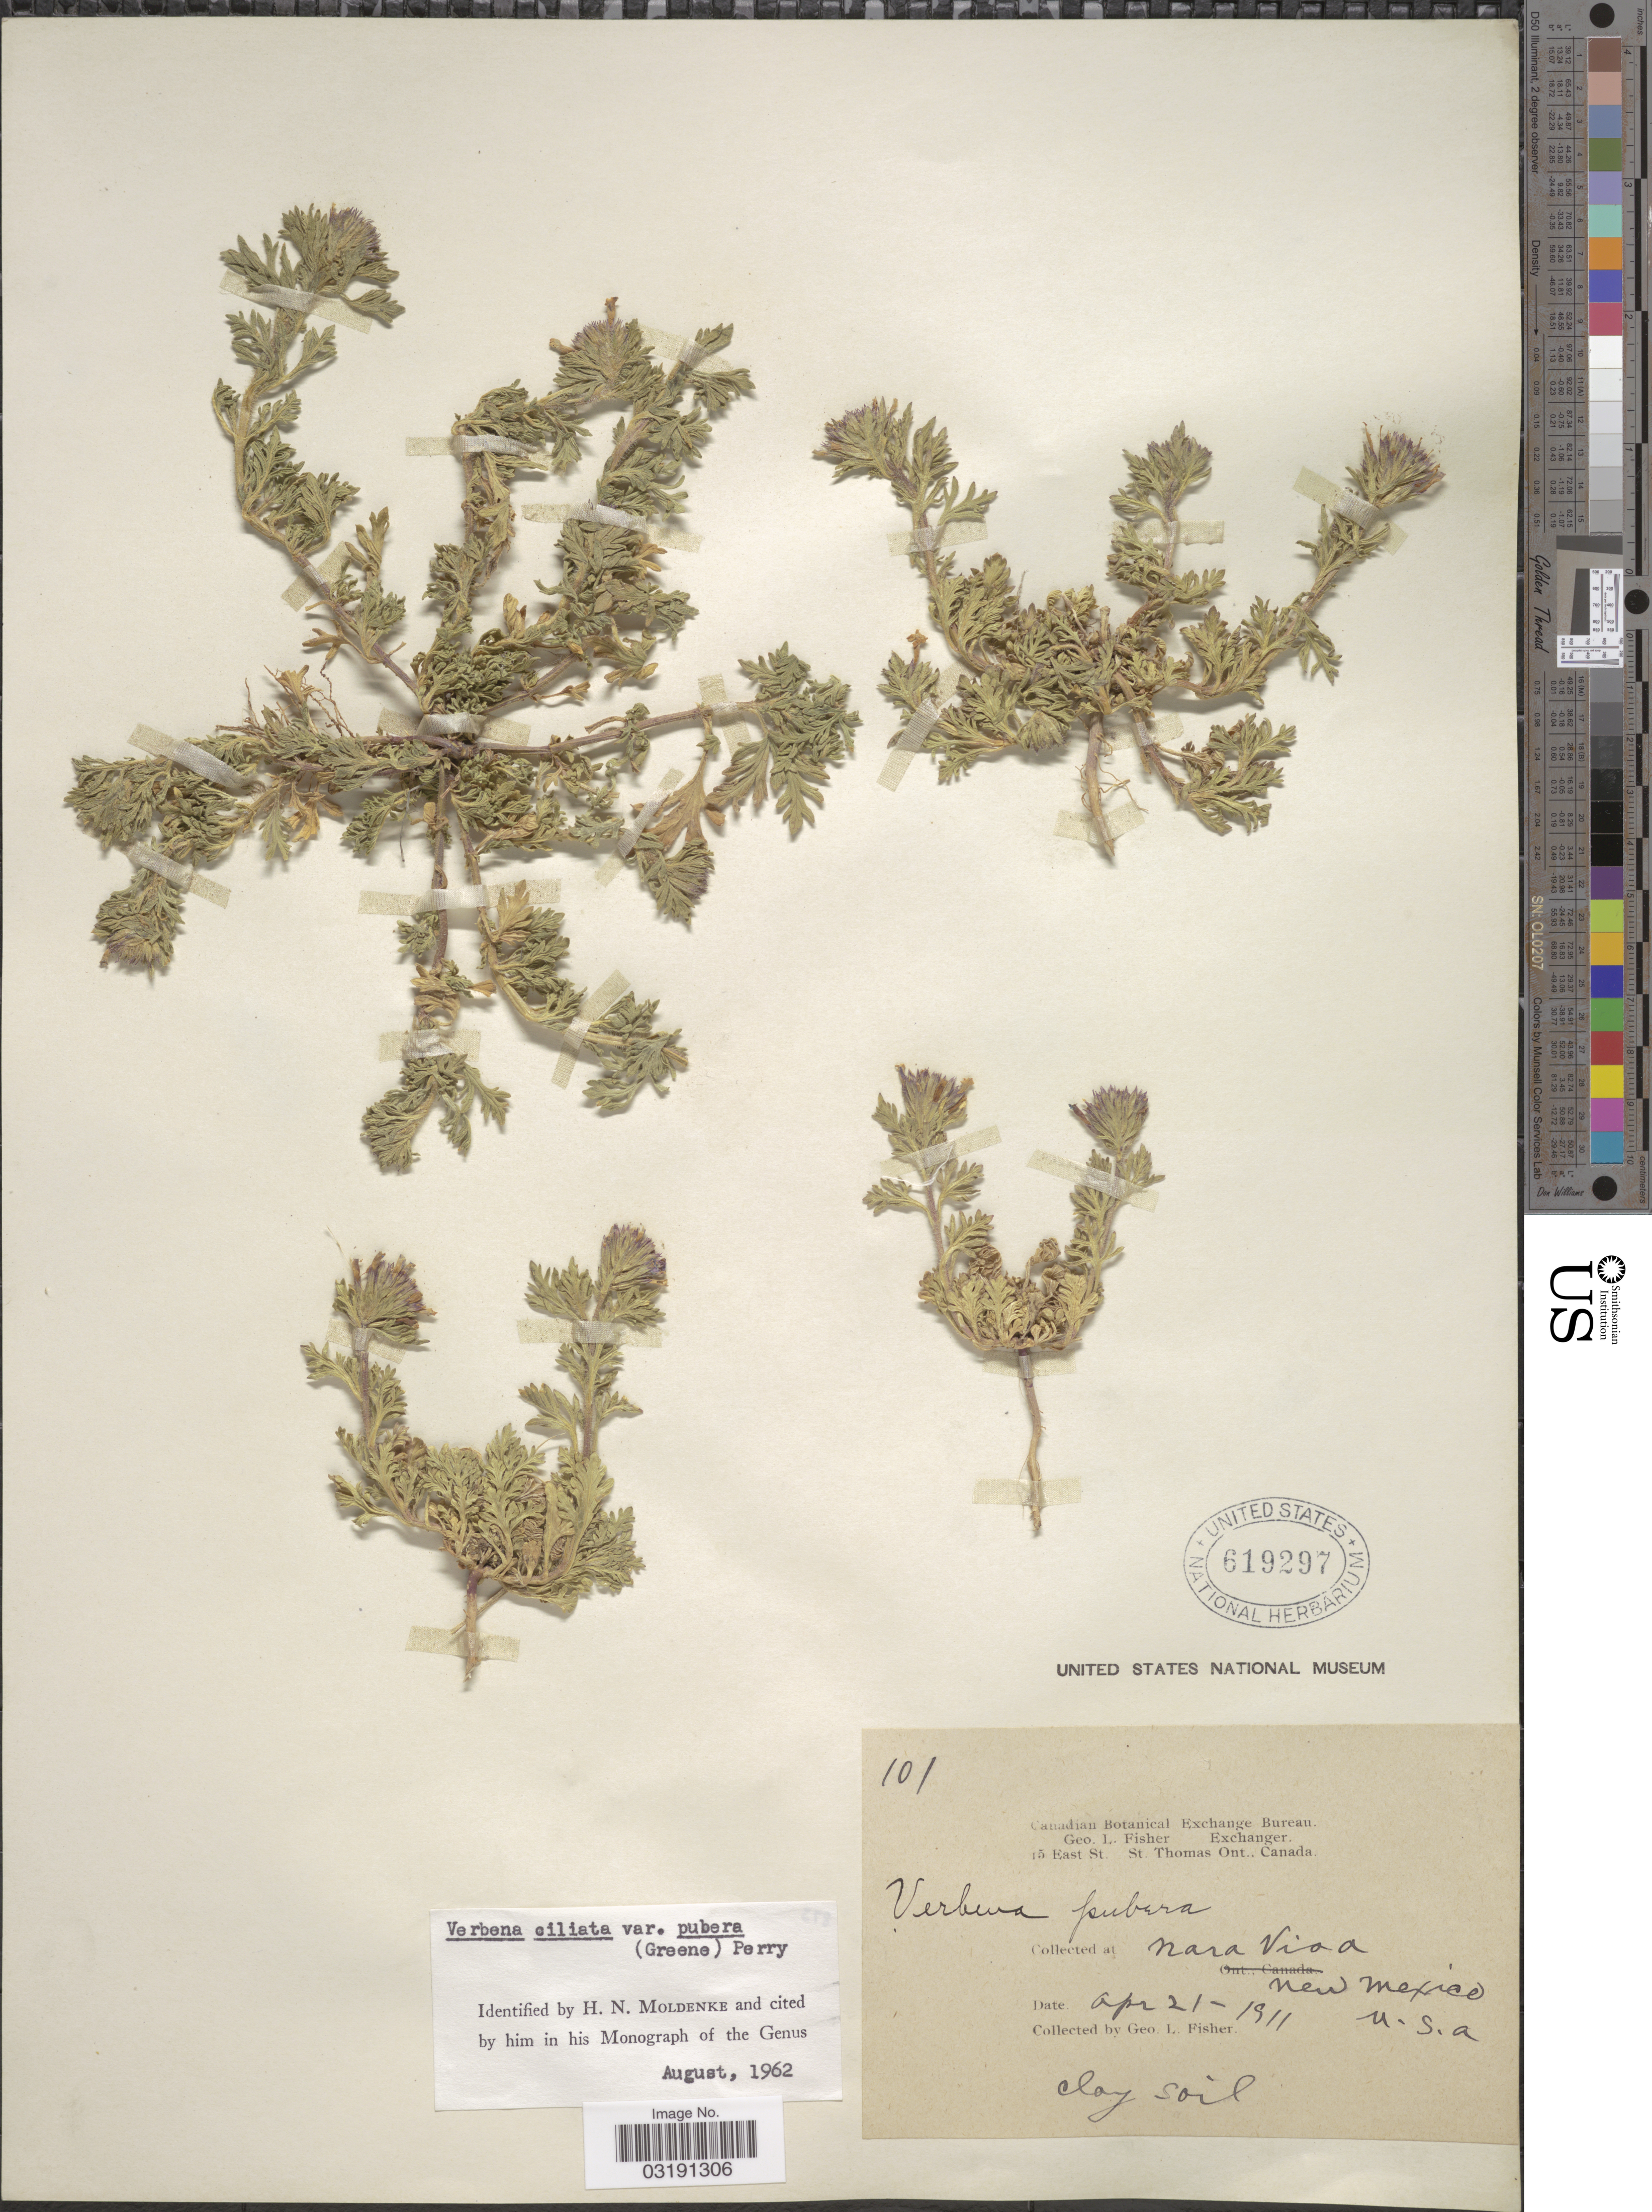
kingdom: Plantae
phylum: Tracheophyta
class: Magnoliopsida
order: Lamiales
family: Verbenaceae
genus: Verbena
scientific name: Verbena ciliata var. pubera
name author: (Greene) L.M. Perry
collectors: G. L. Fisher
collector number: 101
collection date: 1911-04-21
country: United States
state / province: New Mexico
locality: Nara Visa. U.S.A.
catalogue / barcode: US 619297